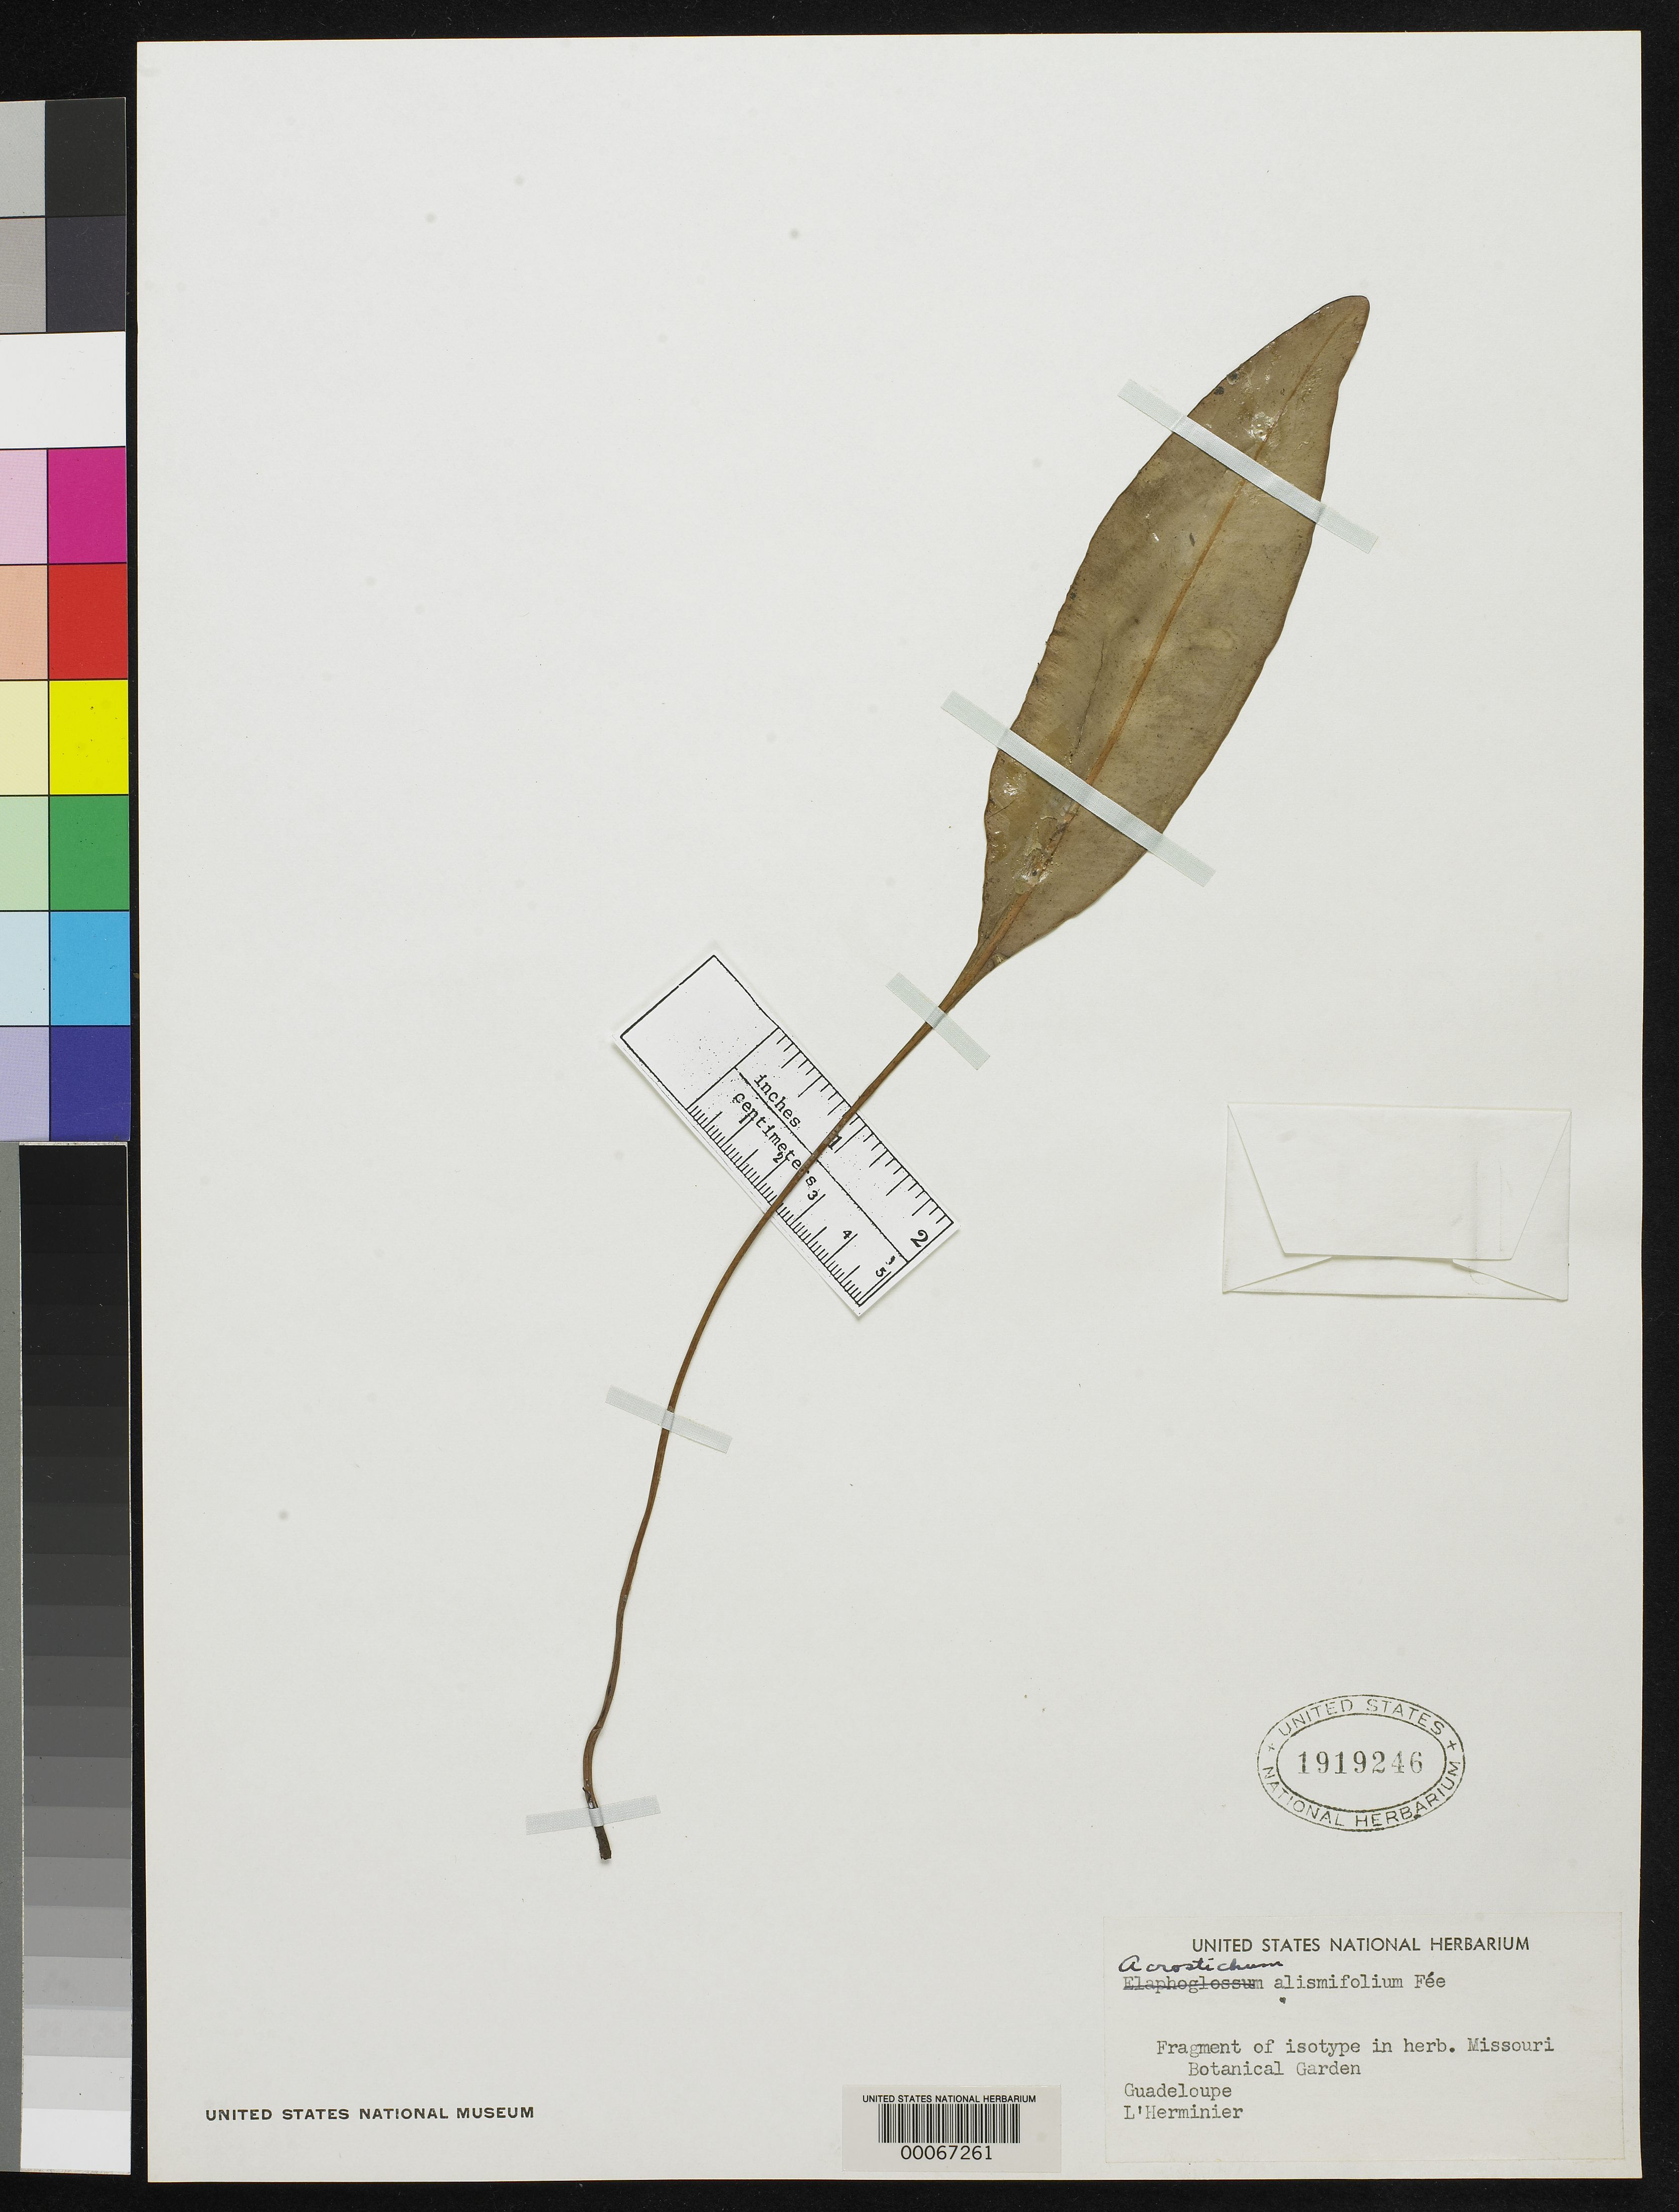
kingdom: Plantae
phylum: Tracheophyta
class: Polypodiopsida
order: Polypodiales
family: Pteridaceae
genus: Acrostichum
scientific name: Acrostichum alismaefolium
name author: Fée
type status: Type Fragment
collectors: F. L'Herminier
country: Guadeloupe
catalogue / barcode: US 1919246